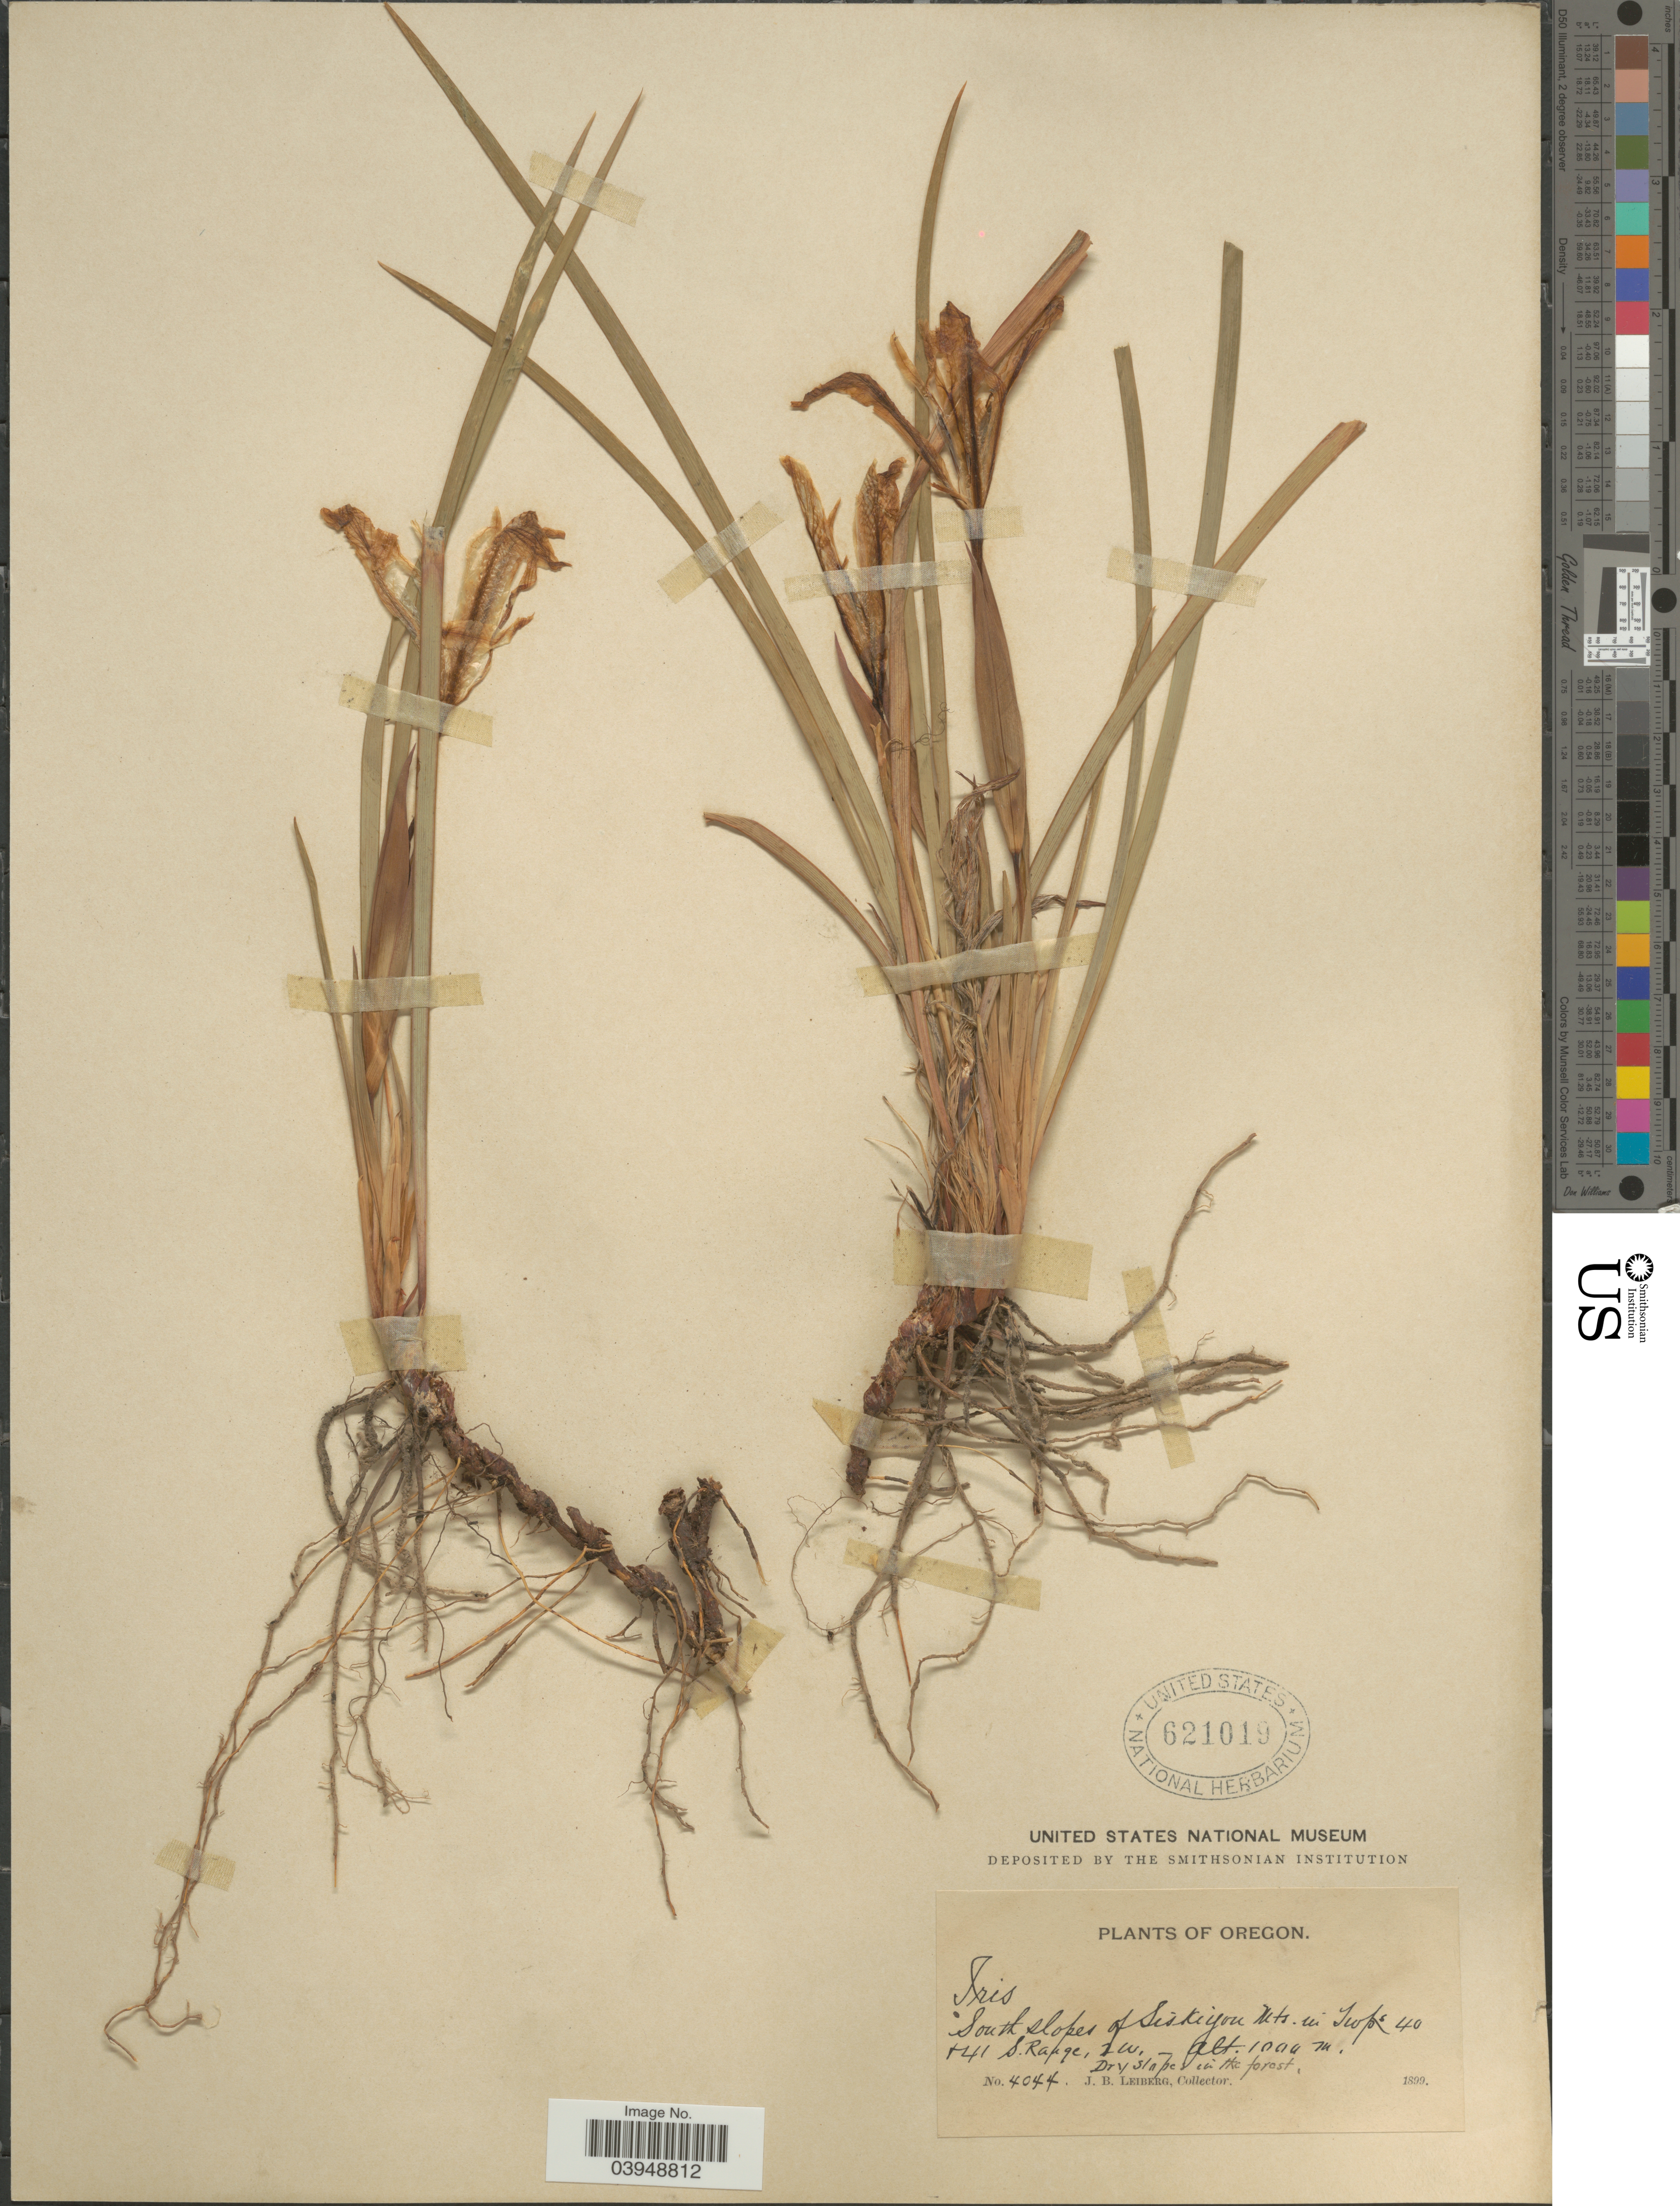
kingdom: Plantae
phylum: Tracheophyta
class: Liliopsida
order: Asparagales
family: Iridaceae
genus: Iris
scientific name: Iris missouriensis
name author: Nutt.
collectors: J. B. Leiberg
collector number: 4044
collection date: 1899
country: United States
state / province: Oregon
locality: South slopes of Siskiyou Mts. in Twps 40 + 41 S. Range, s.w..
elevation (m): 1000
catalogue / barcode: US 621019